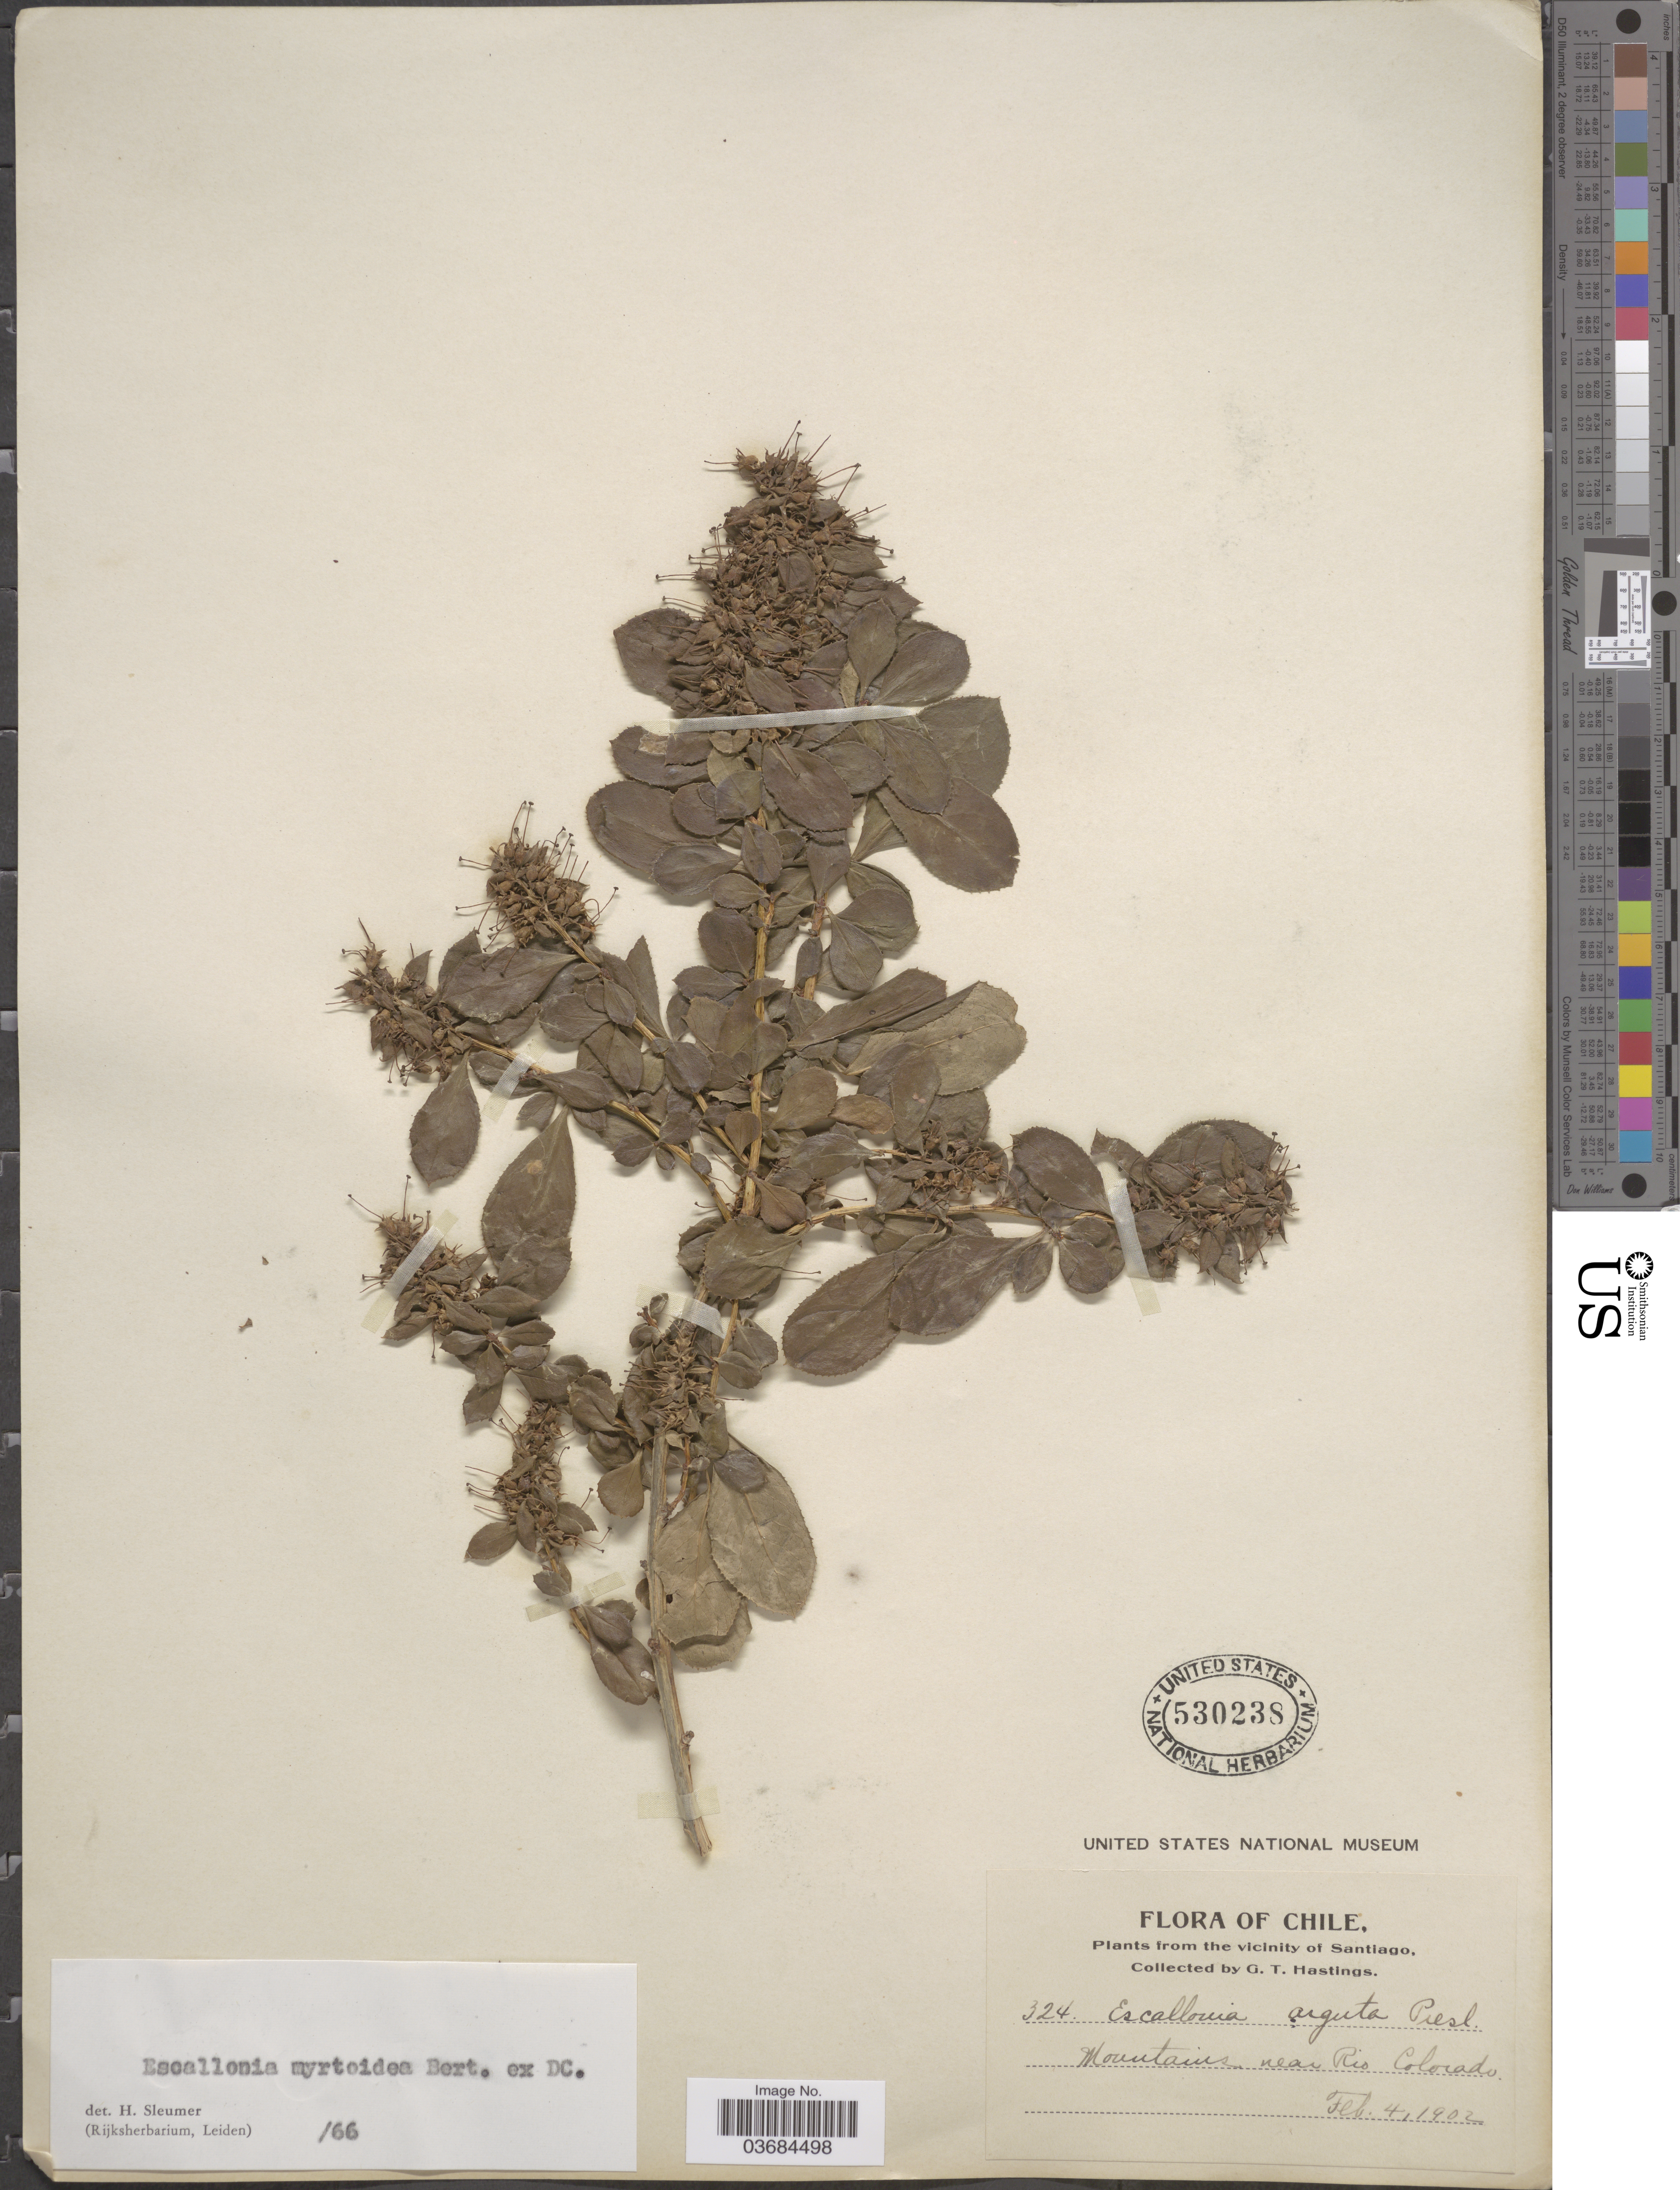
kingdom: Plantae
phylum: Tracheophyta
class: Magnoliopsida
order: Escalloniales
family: Escalloniaceae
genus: Escallonia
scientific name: Escallonia myrtoidea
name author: Bertero ex DC.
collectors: G. Hastings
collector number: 324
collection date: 1902-02-04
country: Chile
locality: From the vicinity of Santiago. Mountains near Rio Colorado.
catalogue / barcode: US 530238